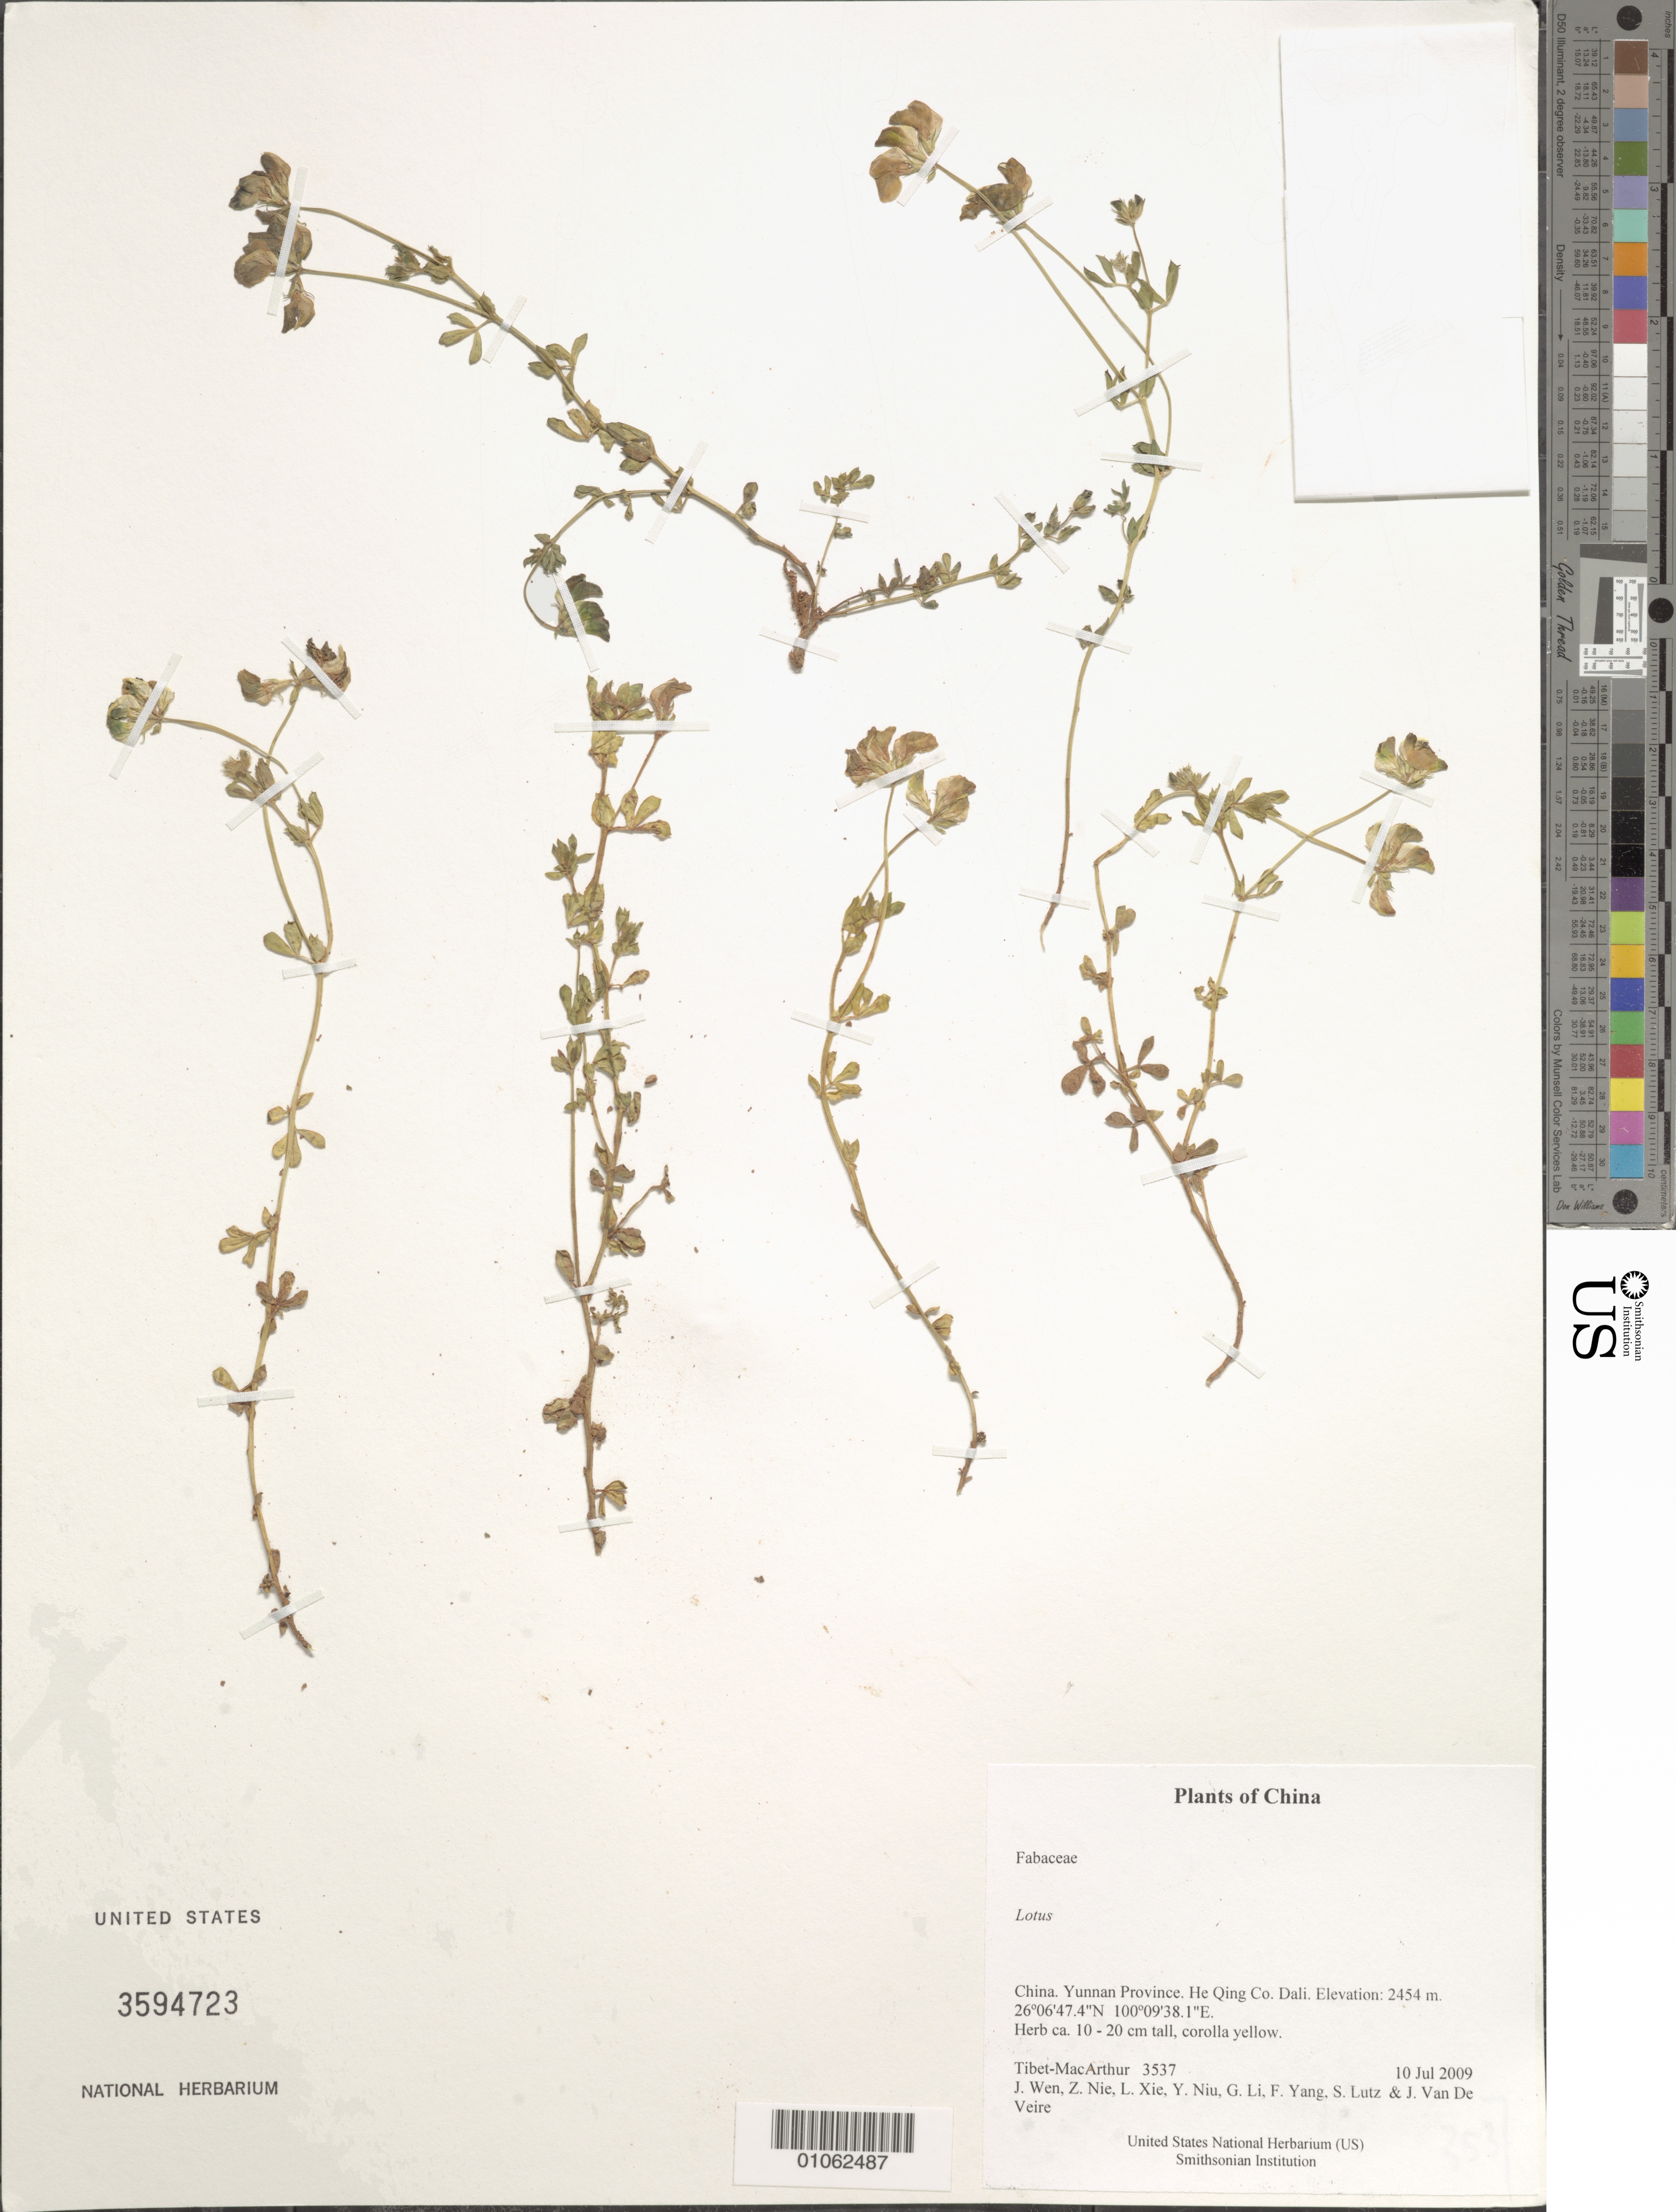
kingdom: Plantae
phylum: Tracheophyta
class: Magnoliopsida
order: Fabales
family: Fabaceae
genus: Lotus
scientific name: Lotus sp.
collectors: Tibet-MacArthur, J. Wen, Z. Nie, L. Xie, Y. Niu, G. Li, F. Yang, S. Lutz & J. Van De Veire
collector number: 3537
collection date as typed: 10 Jul 2009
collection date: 2009-07-10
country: China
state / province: Yunnan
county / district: He Qing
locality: Dali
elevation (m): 2454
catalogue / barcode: US 3594723